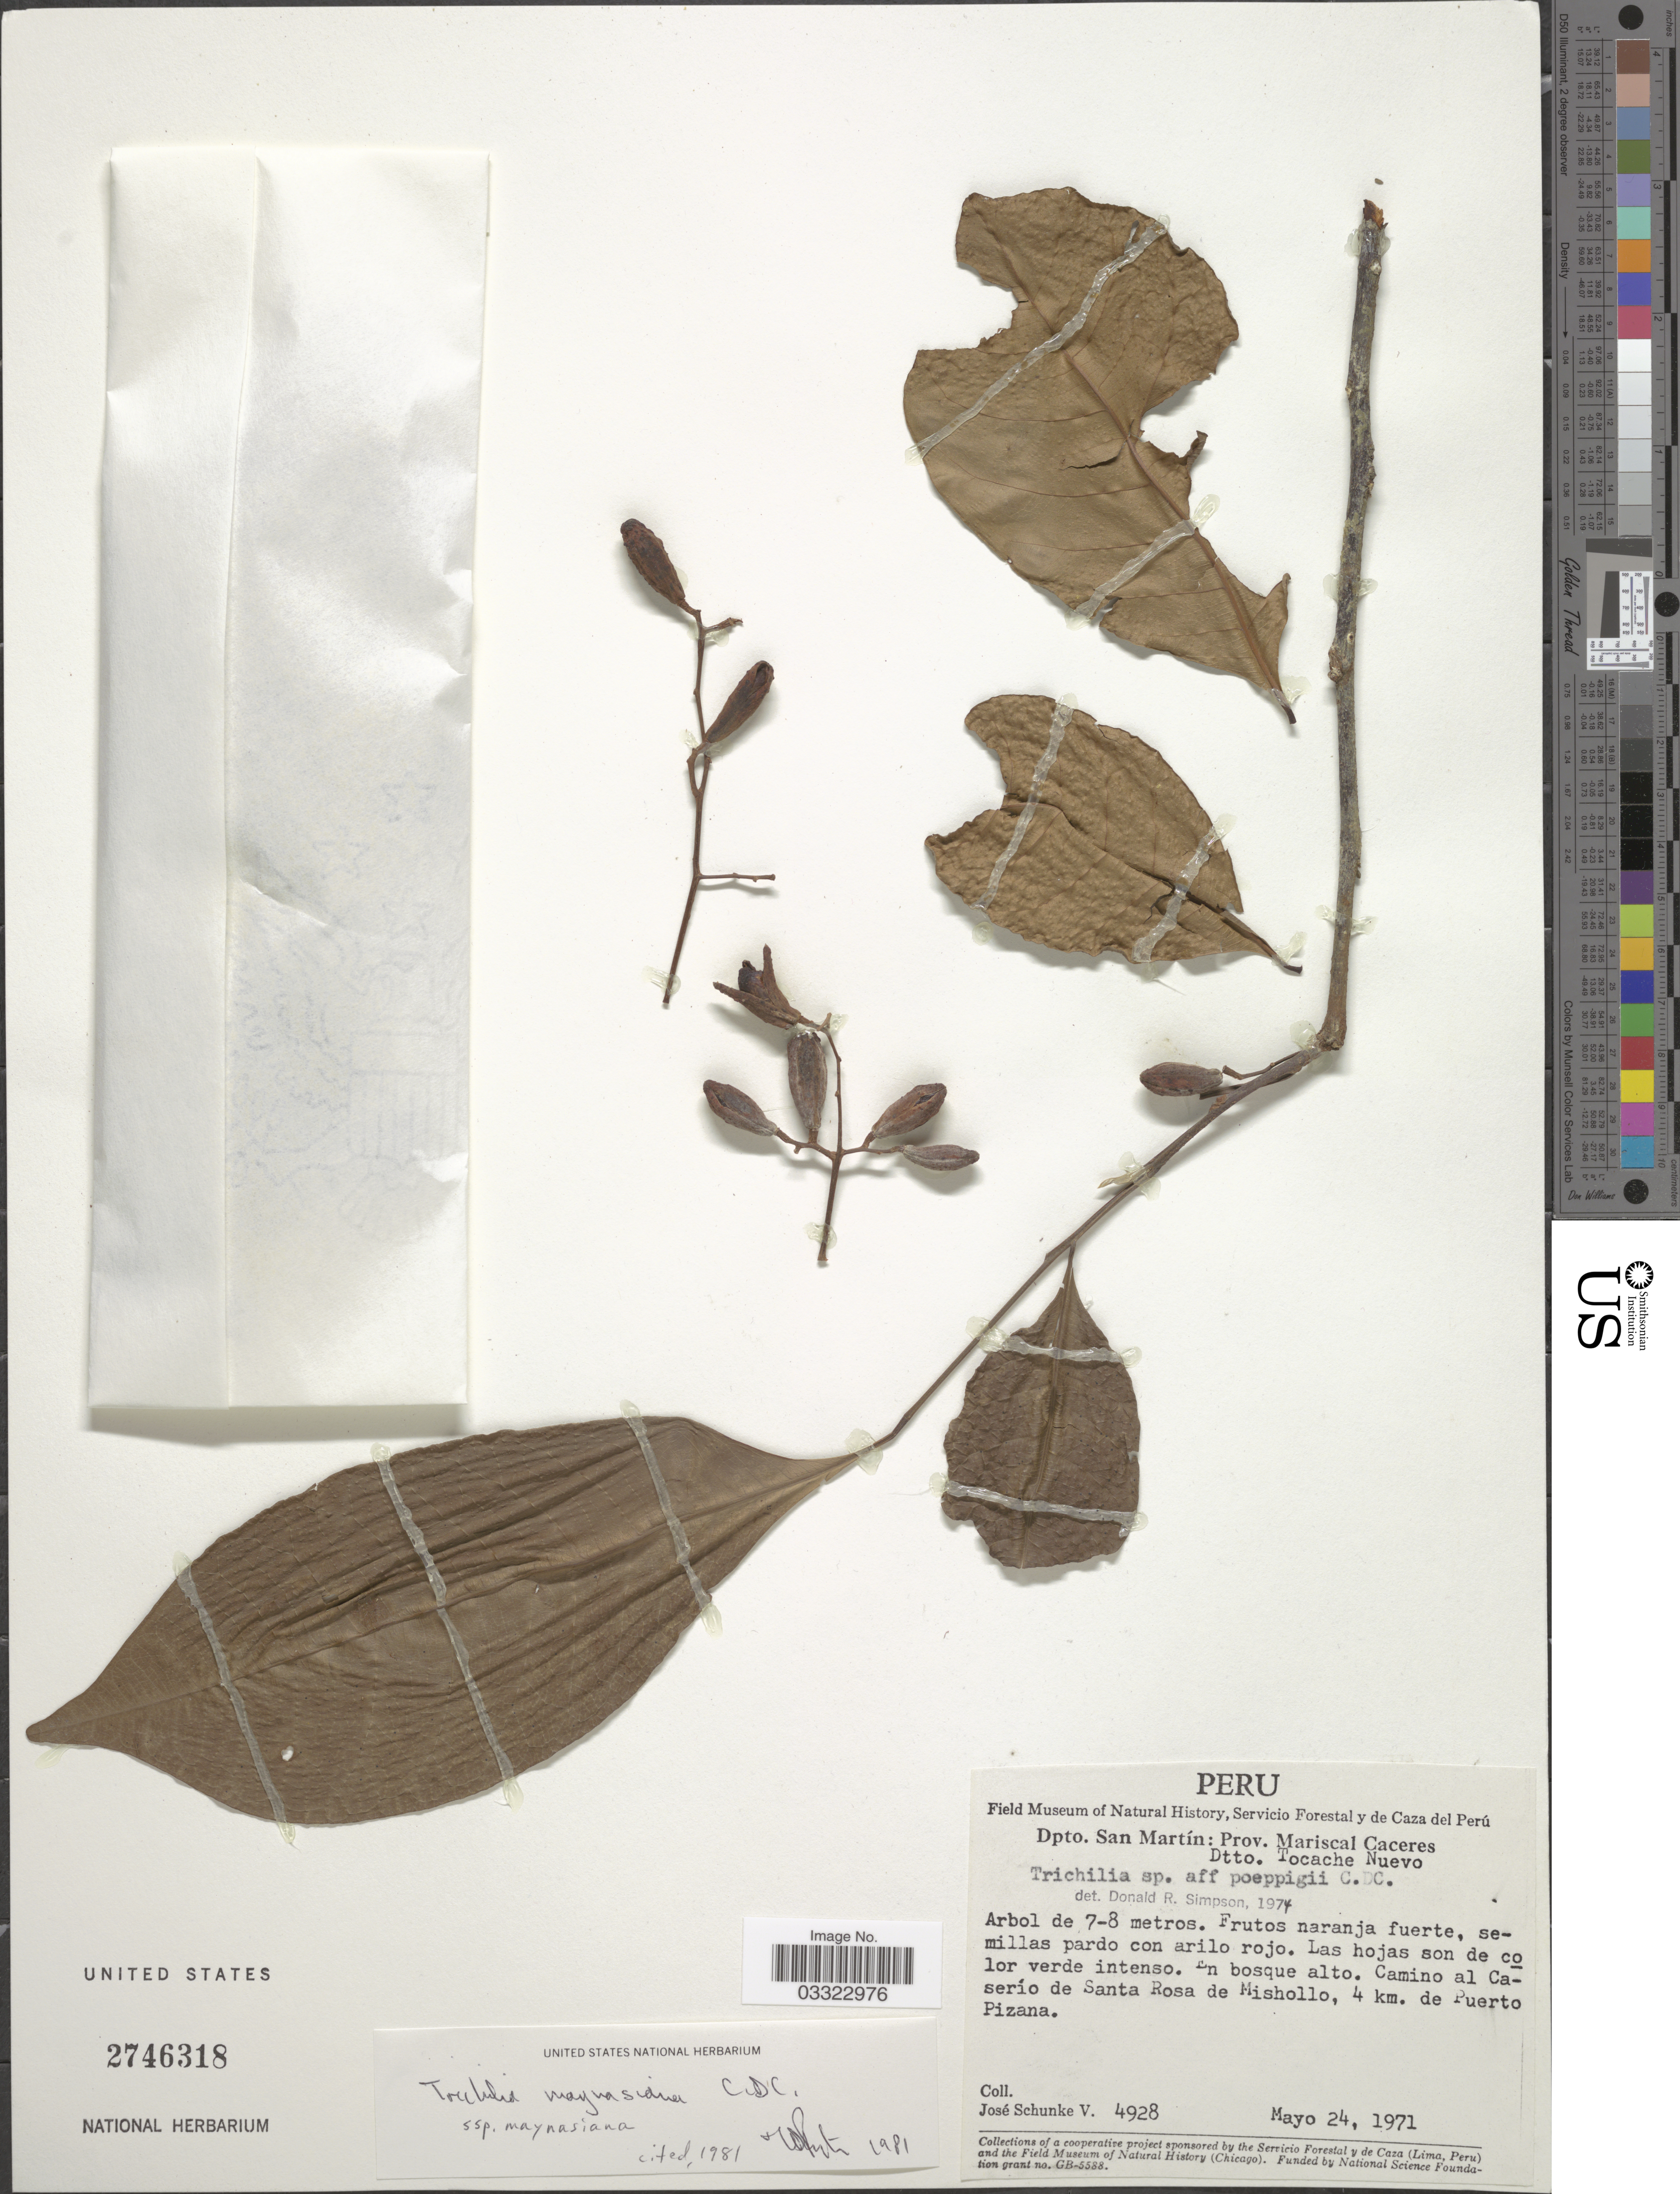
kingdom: Plantae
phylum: Tracheophyta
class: Magnoliopsida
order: Sapindales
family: Meliaceae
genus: Trichilia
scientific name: Trichilia maynasiana subsp. maynasiana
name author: C. DC.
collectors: J. Schunke Vigo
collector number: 4928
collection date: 1971-05-24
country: Peru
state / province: San Martín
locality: Dpto. San Martín: Prov. Mariscal Caceres, Dtto. Tocache Nuevo, Camino al Caserío de Santa Rosa de Mishollo, 4 km. de Puerto Pizana.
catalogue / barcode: US 2746318